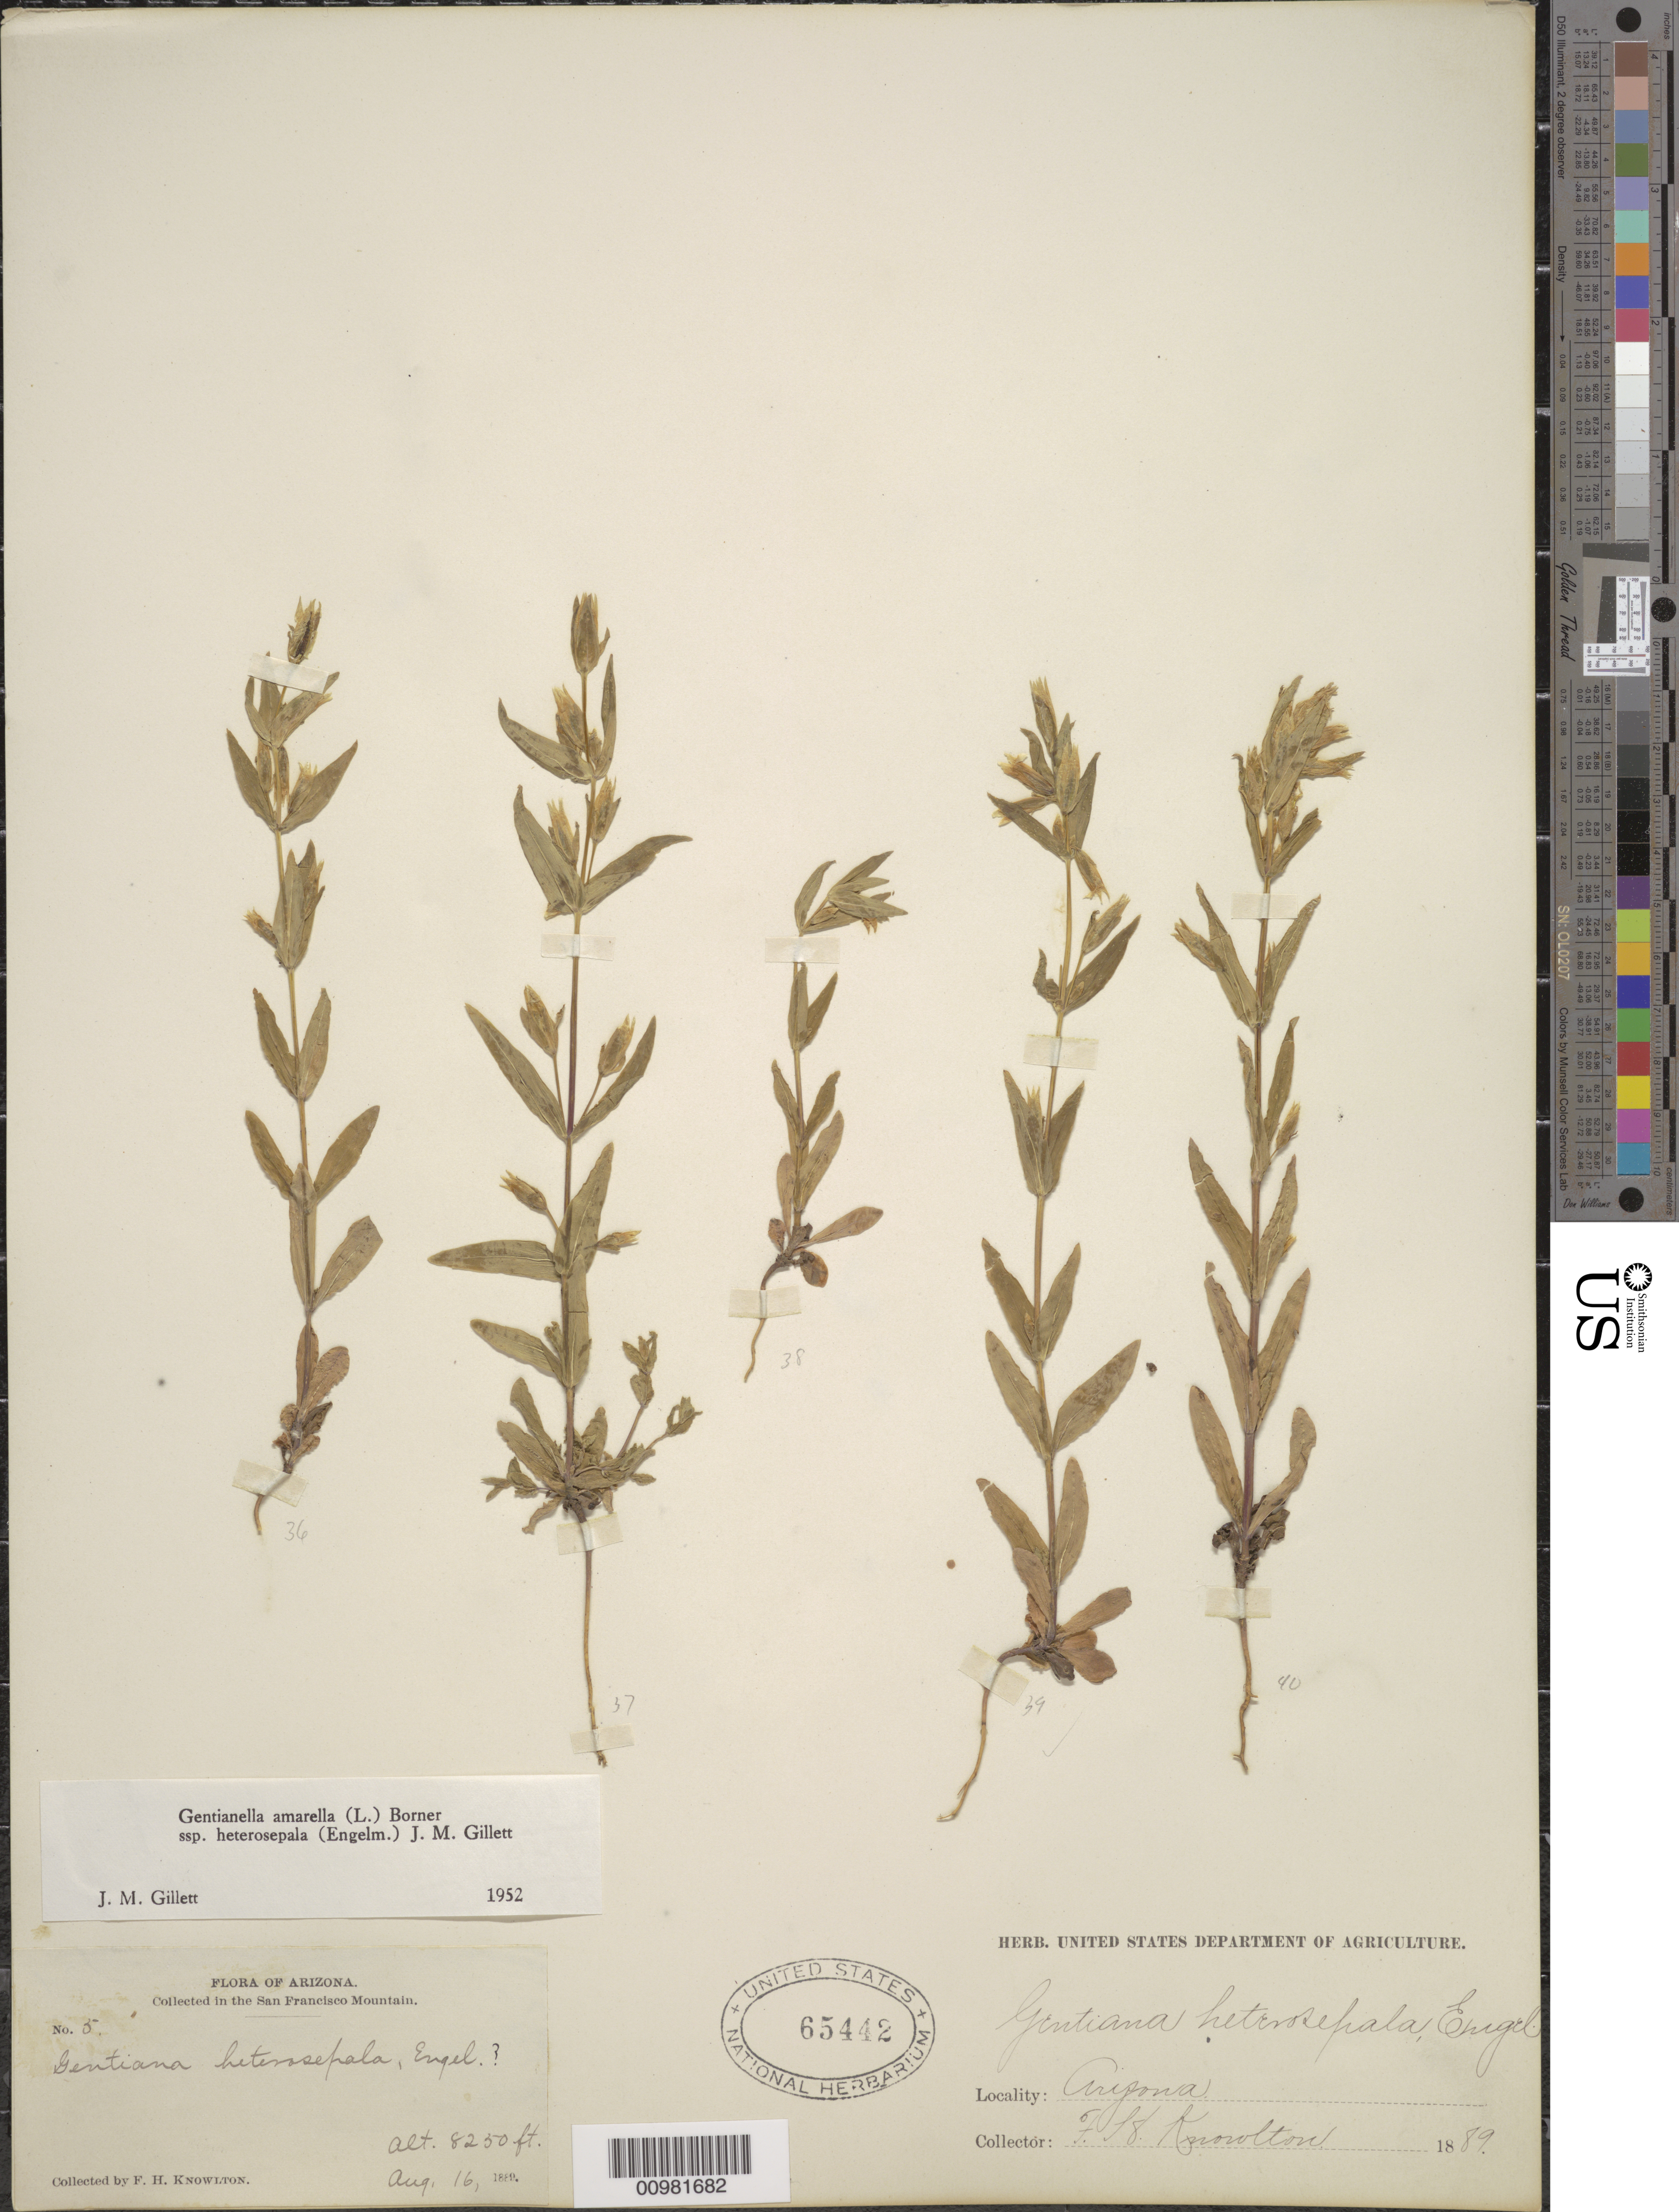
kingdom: Plantae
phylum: Tracheophyta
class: Magnoliopsida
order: Gentianales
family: Gentianaceae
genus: Gentianella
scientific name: Gentianella amarella subsp. heterosepala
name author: (Engelm.) J.M. Gillet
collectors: F. H. Knowlton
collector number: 5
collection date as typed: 16 Aug 1889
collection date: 1889-08-16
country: United States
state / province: Arizona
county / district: Coconino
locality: San Francisco Mts.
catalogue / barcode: US 65442